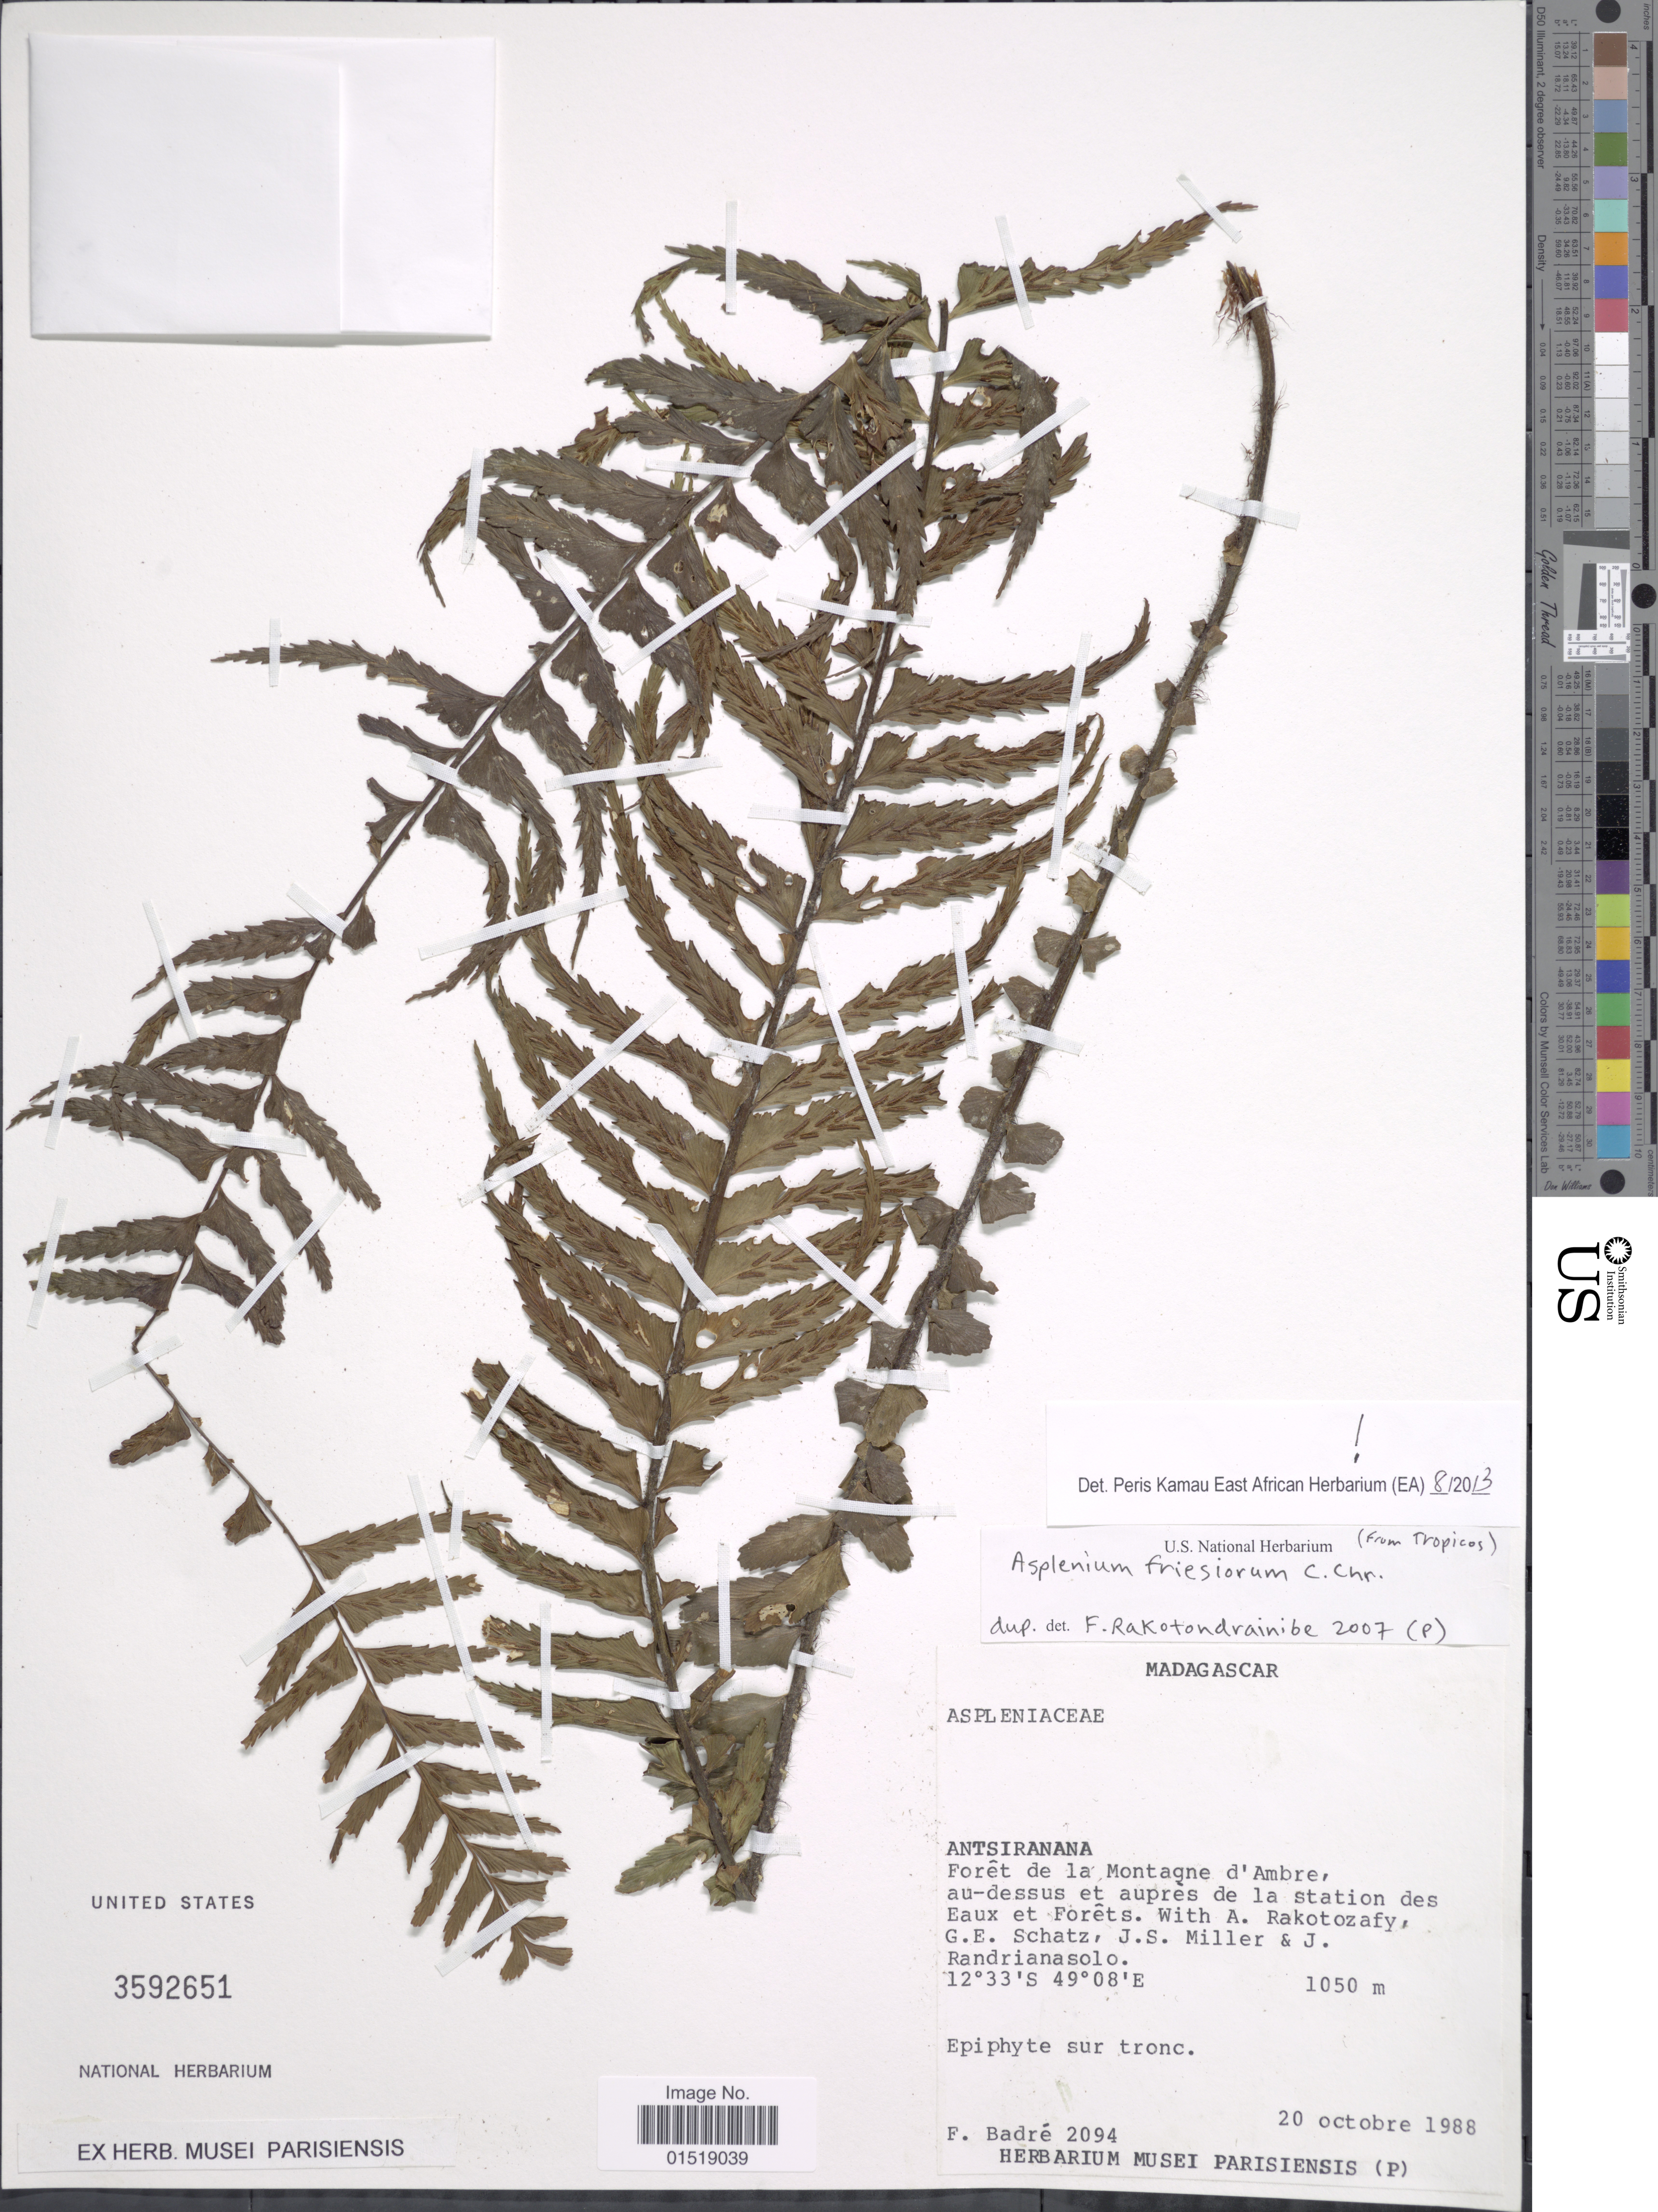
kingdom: Plantae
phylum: Tracheophyta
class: Polypodiopsida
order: Polypodiales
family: Aspleniaceae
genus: Asplenium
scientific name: Asplenium friesiorum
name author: C. Chr.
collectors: F. Badré, A. Rakotozafy, G. Schatz, J. S. Miller & J. Randrianasolo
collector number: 2094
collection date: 1988-10-20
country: Madagascar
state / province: Diana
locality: Forêt de la Montagne d'Ambre, au-dessus et aupres de la station des Eaux et Forêts.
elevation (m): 1050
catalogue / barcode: US 3592651